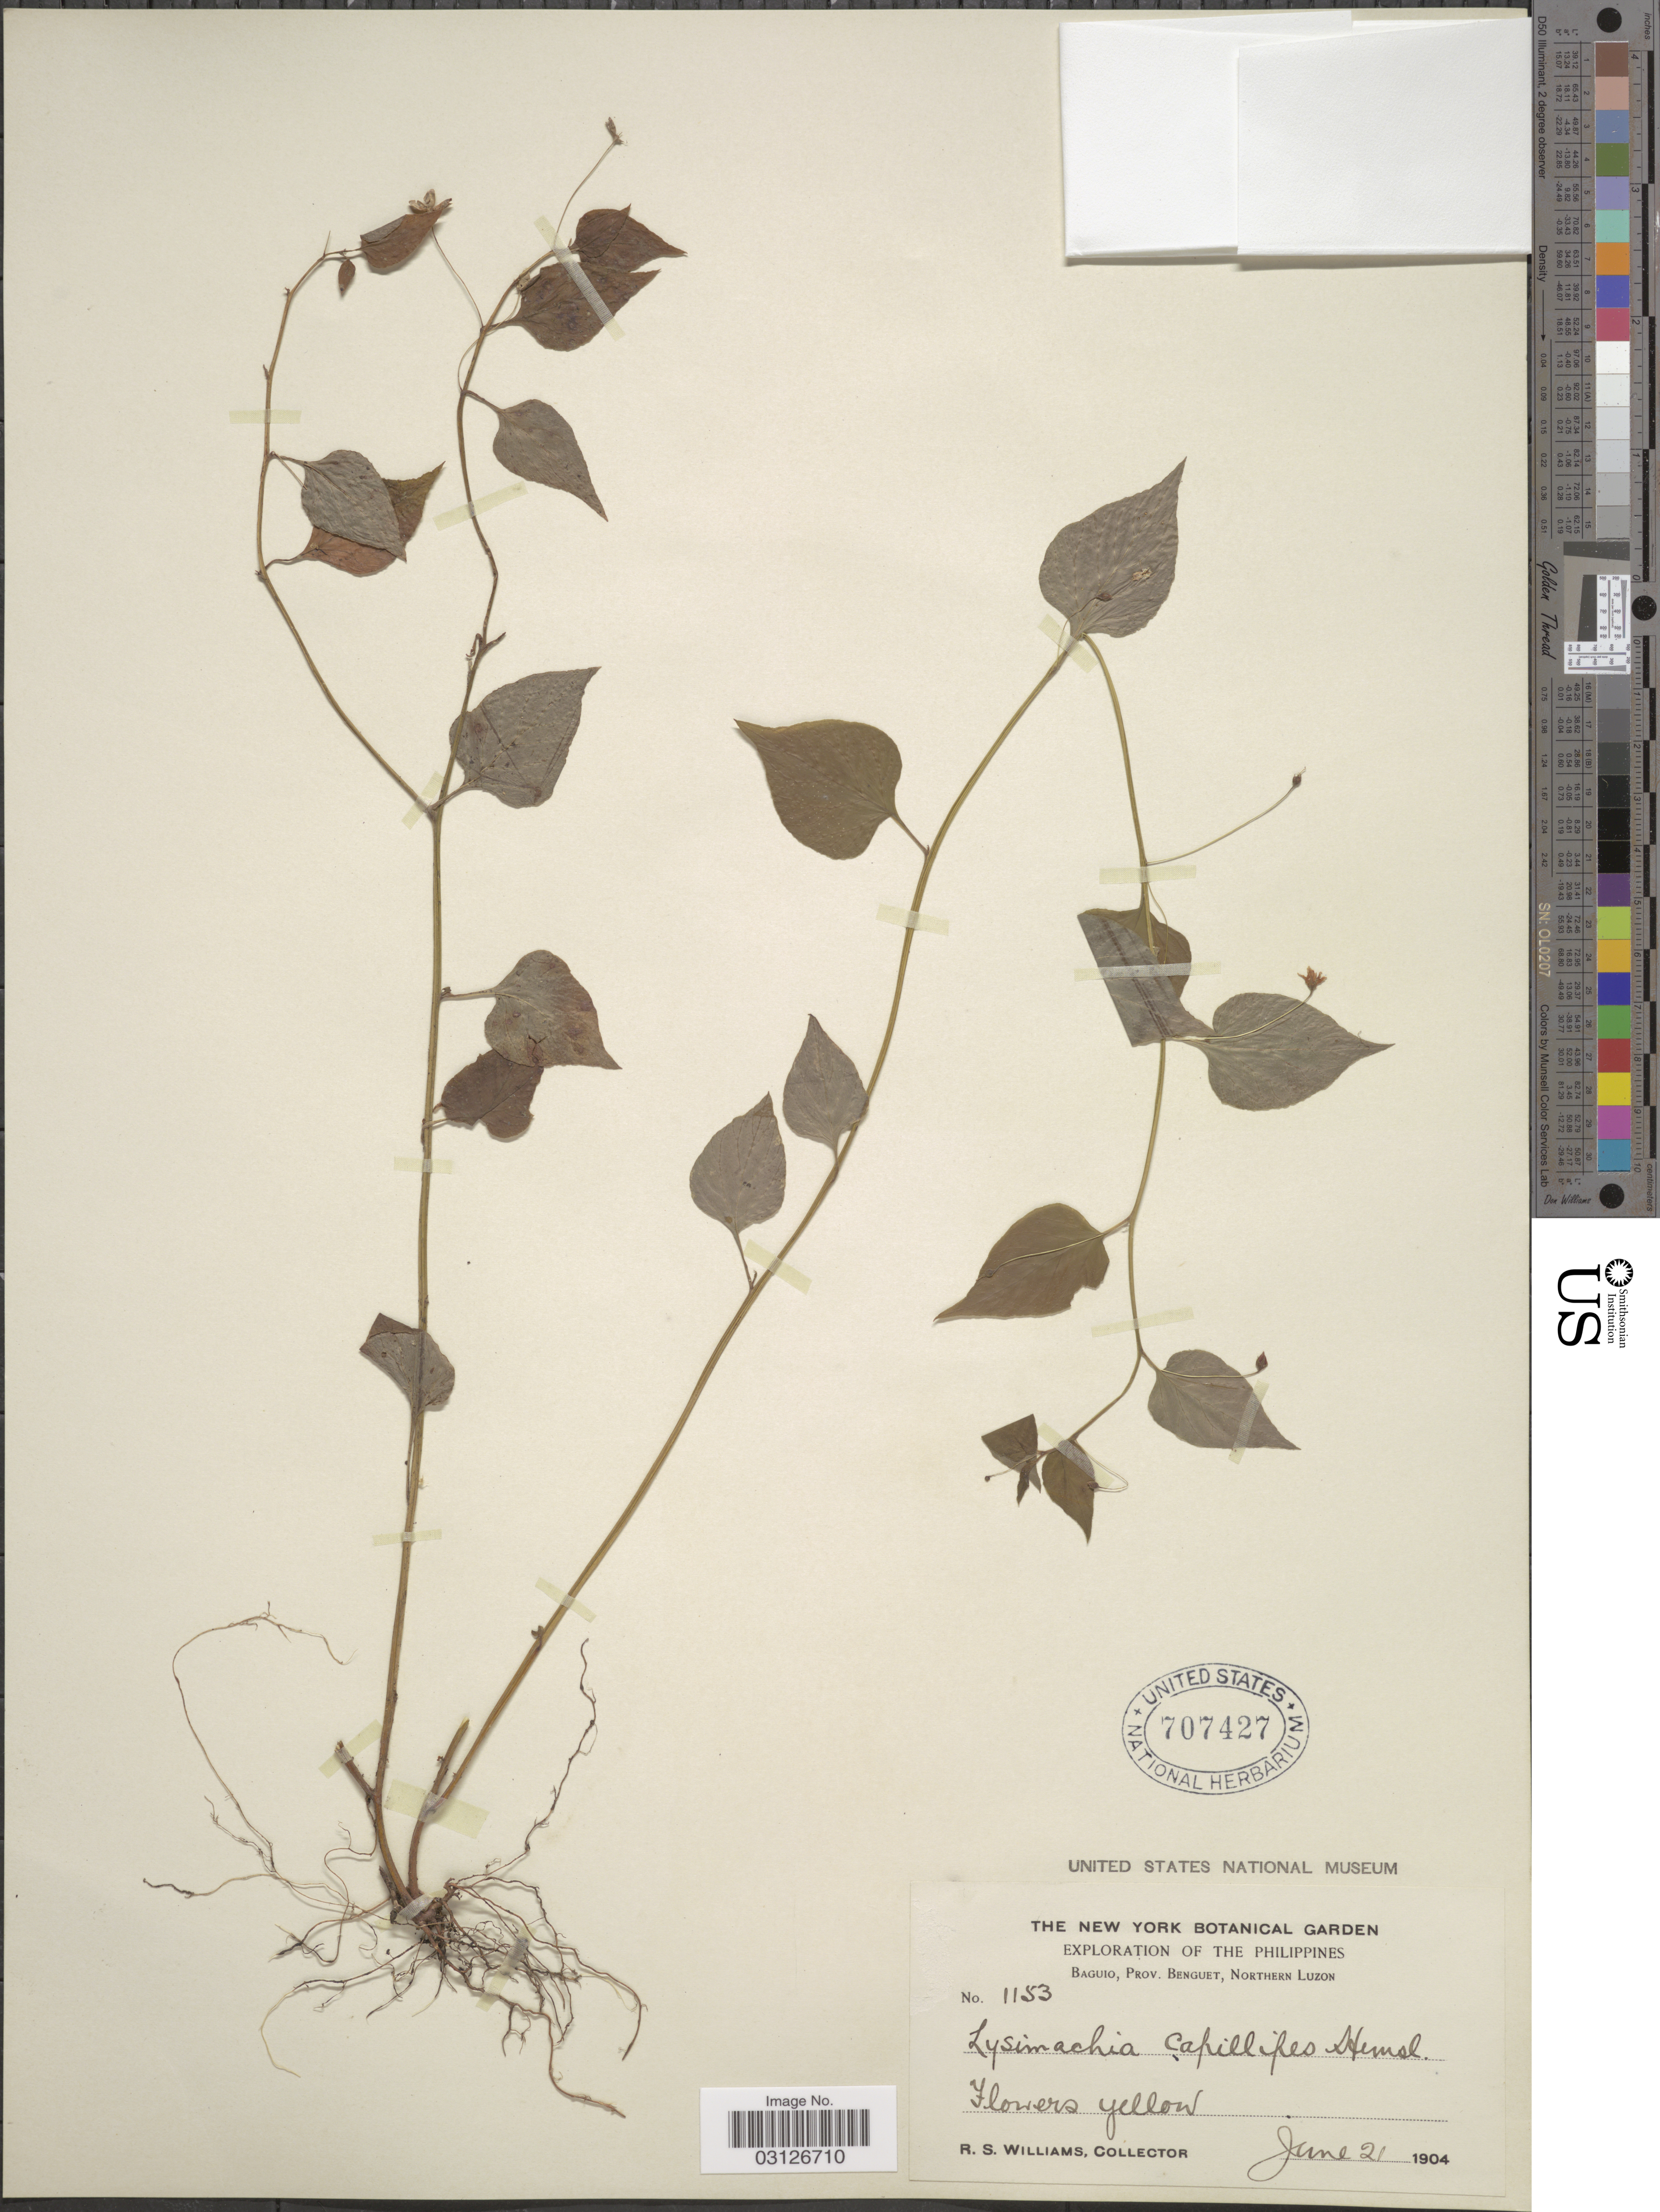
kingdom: Plantae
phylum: Tracheophyta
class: Magnoliopsida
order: Ericales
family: Primulaceae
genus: Lysimachia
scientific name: Lysimachia capillipes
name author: Hemsl.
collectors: R. S. Williams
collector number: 1153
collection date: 1904-06-21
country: Philippines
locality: Baguio, prov. Benguet, Northern Luzon.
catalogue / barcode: US 707427